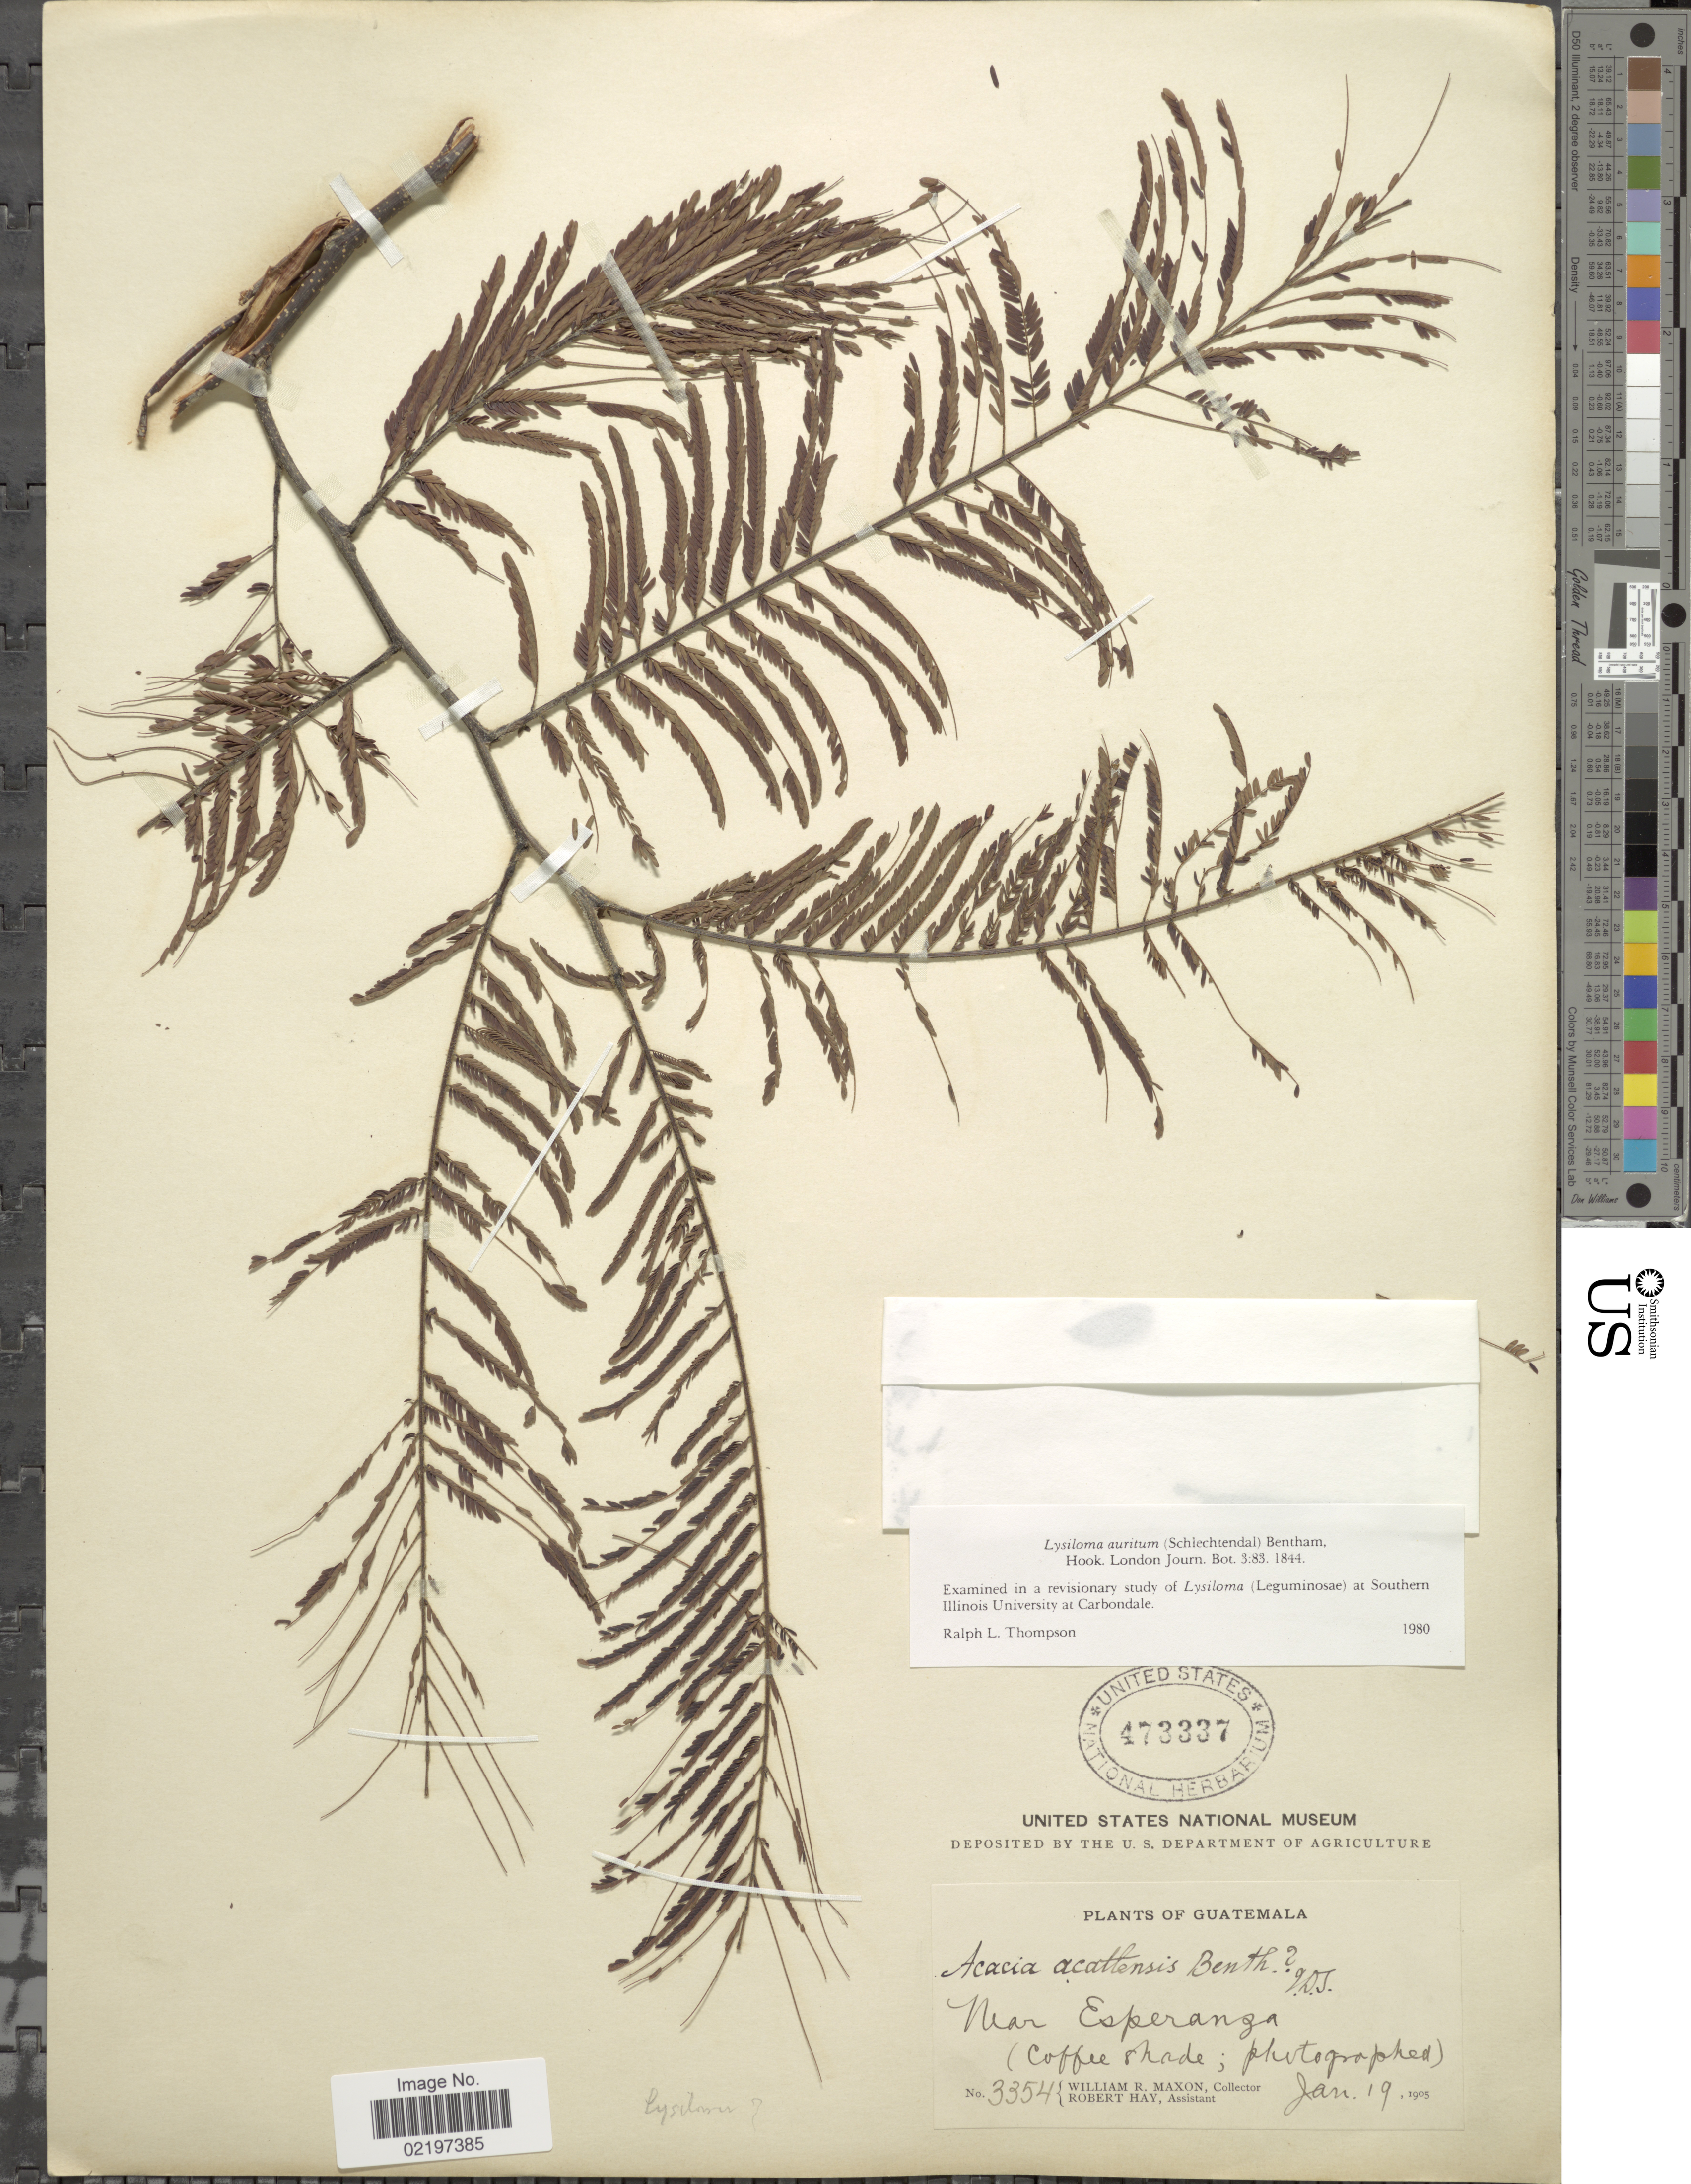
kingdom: Plantae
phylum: Tracheophyta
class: Magnoliopsida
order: Fabales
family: Fabaceae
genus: Lysiloma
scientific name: Lysiloma auritum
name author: (Schltdl.) Benth.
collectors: W. R. Maxon & R. Hay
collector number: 3354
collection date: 1905-01-19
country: Guatemala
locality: Near Esperanza (Coffee Shade: photographed)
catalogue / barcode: US 473337